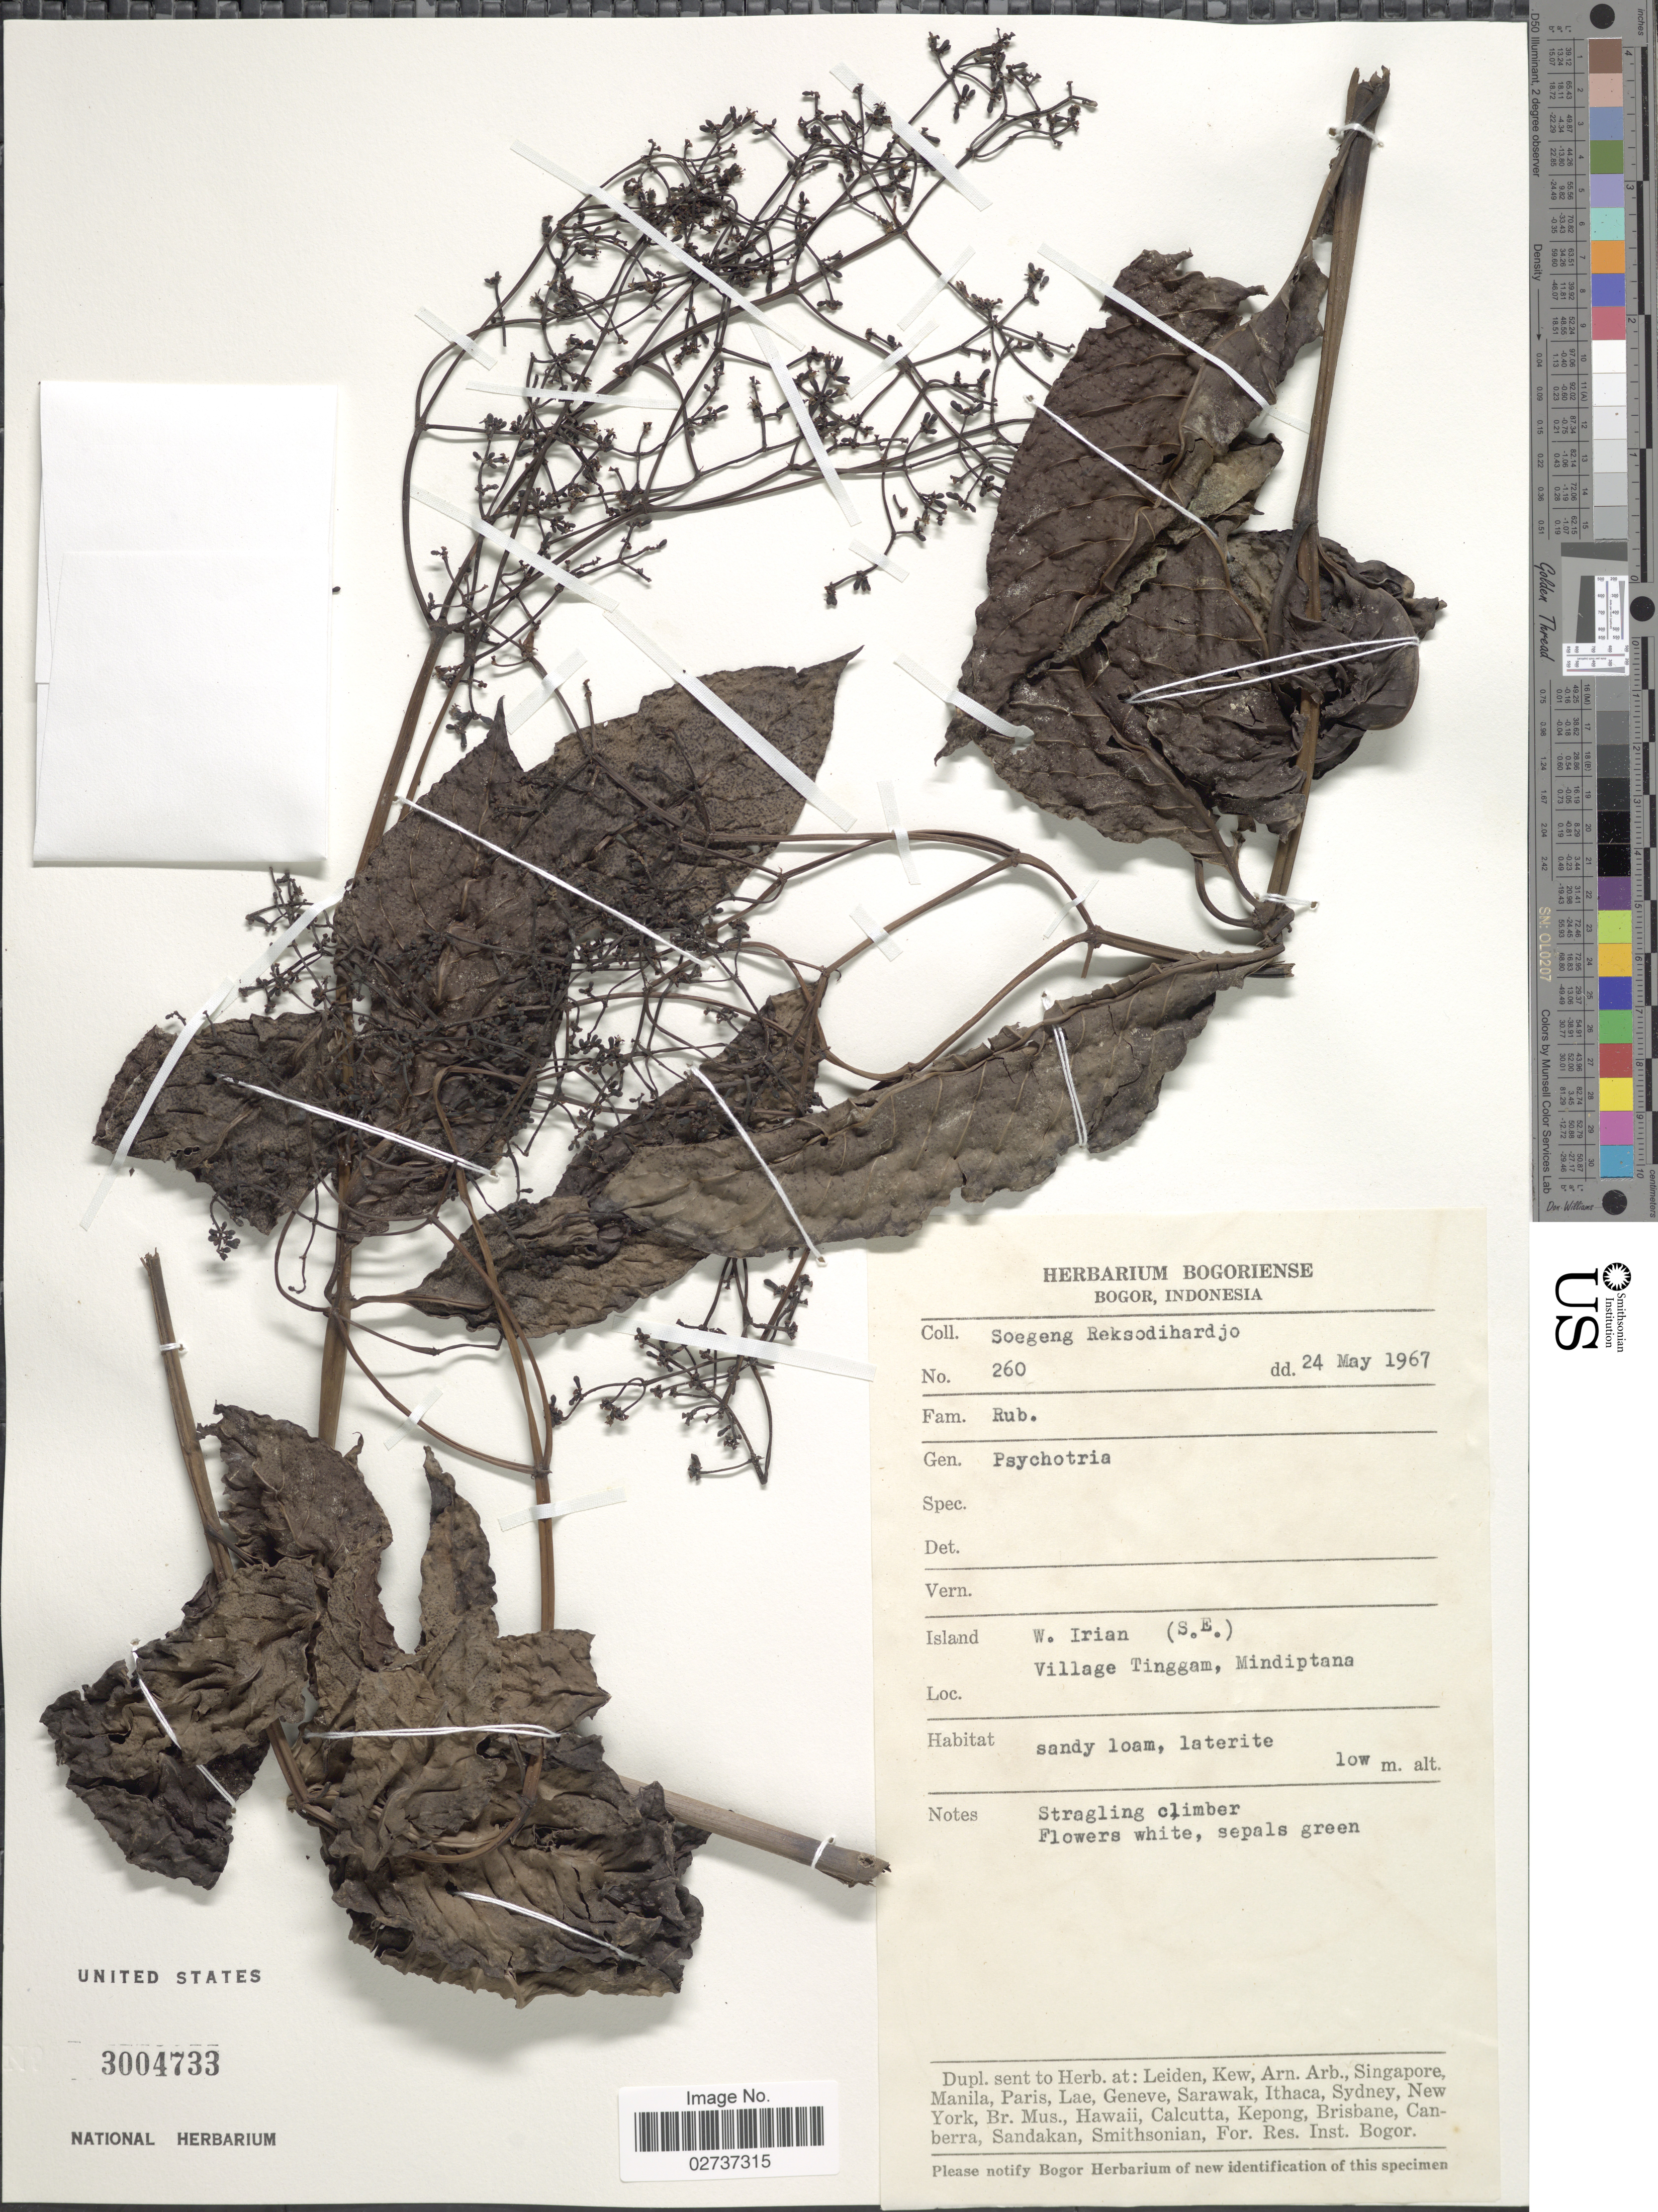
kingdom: Plantae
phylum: Tracheophyta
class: Magnoliopsida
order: Gentianales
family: Rubiaceae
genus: Psychotria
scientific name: Psychotria sp.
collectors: S. Reksodihardjo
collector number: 260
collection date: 1967-05-24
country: Indonesia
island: New Guinea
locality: Island W. Irian (S.E.) Village Tinggam, Mindiptana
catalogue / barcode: US 3004733